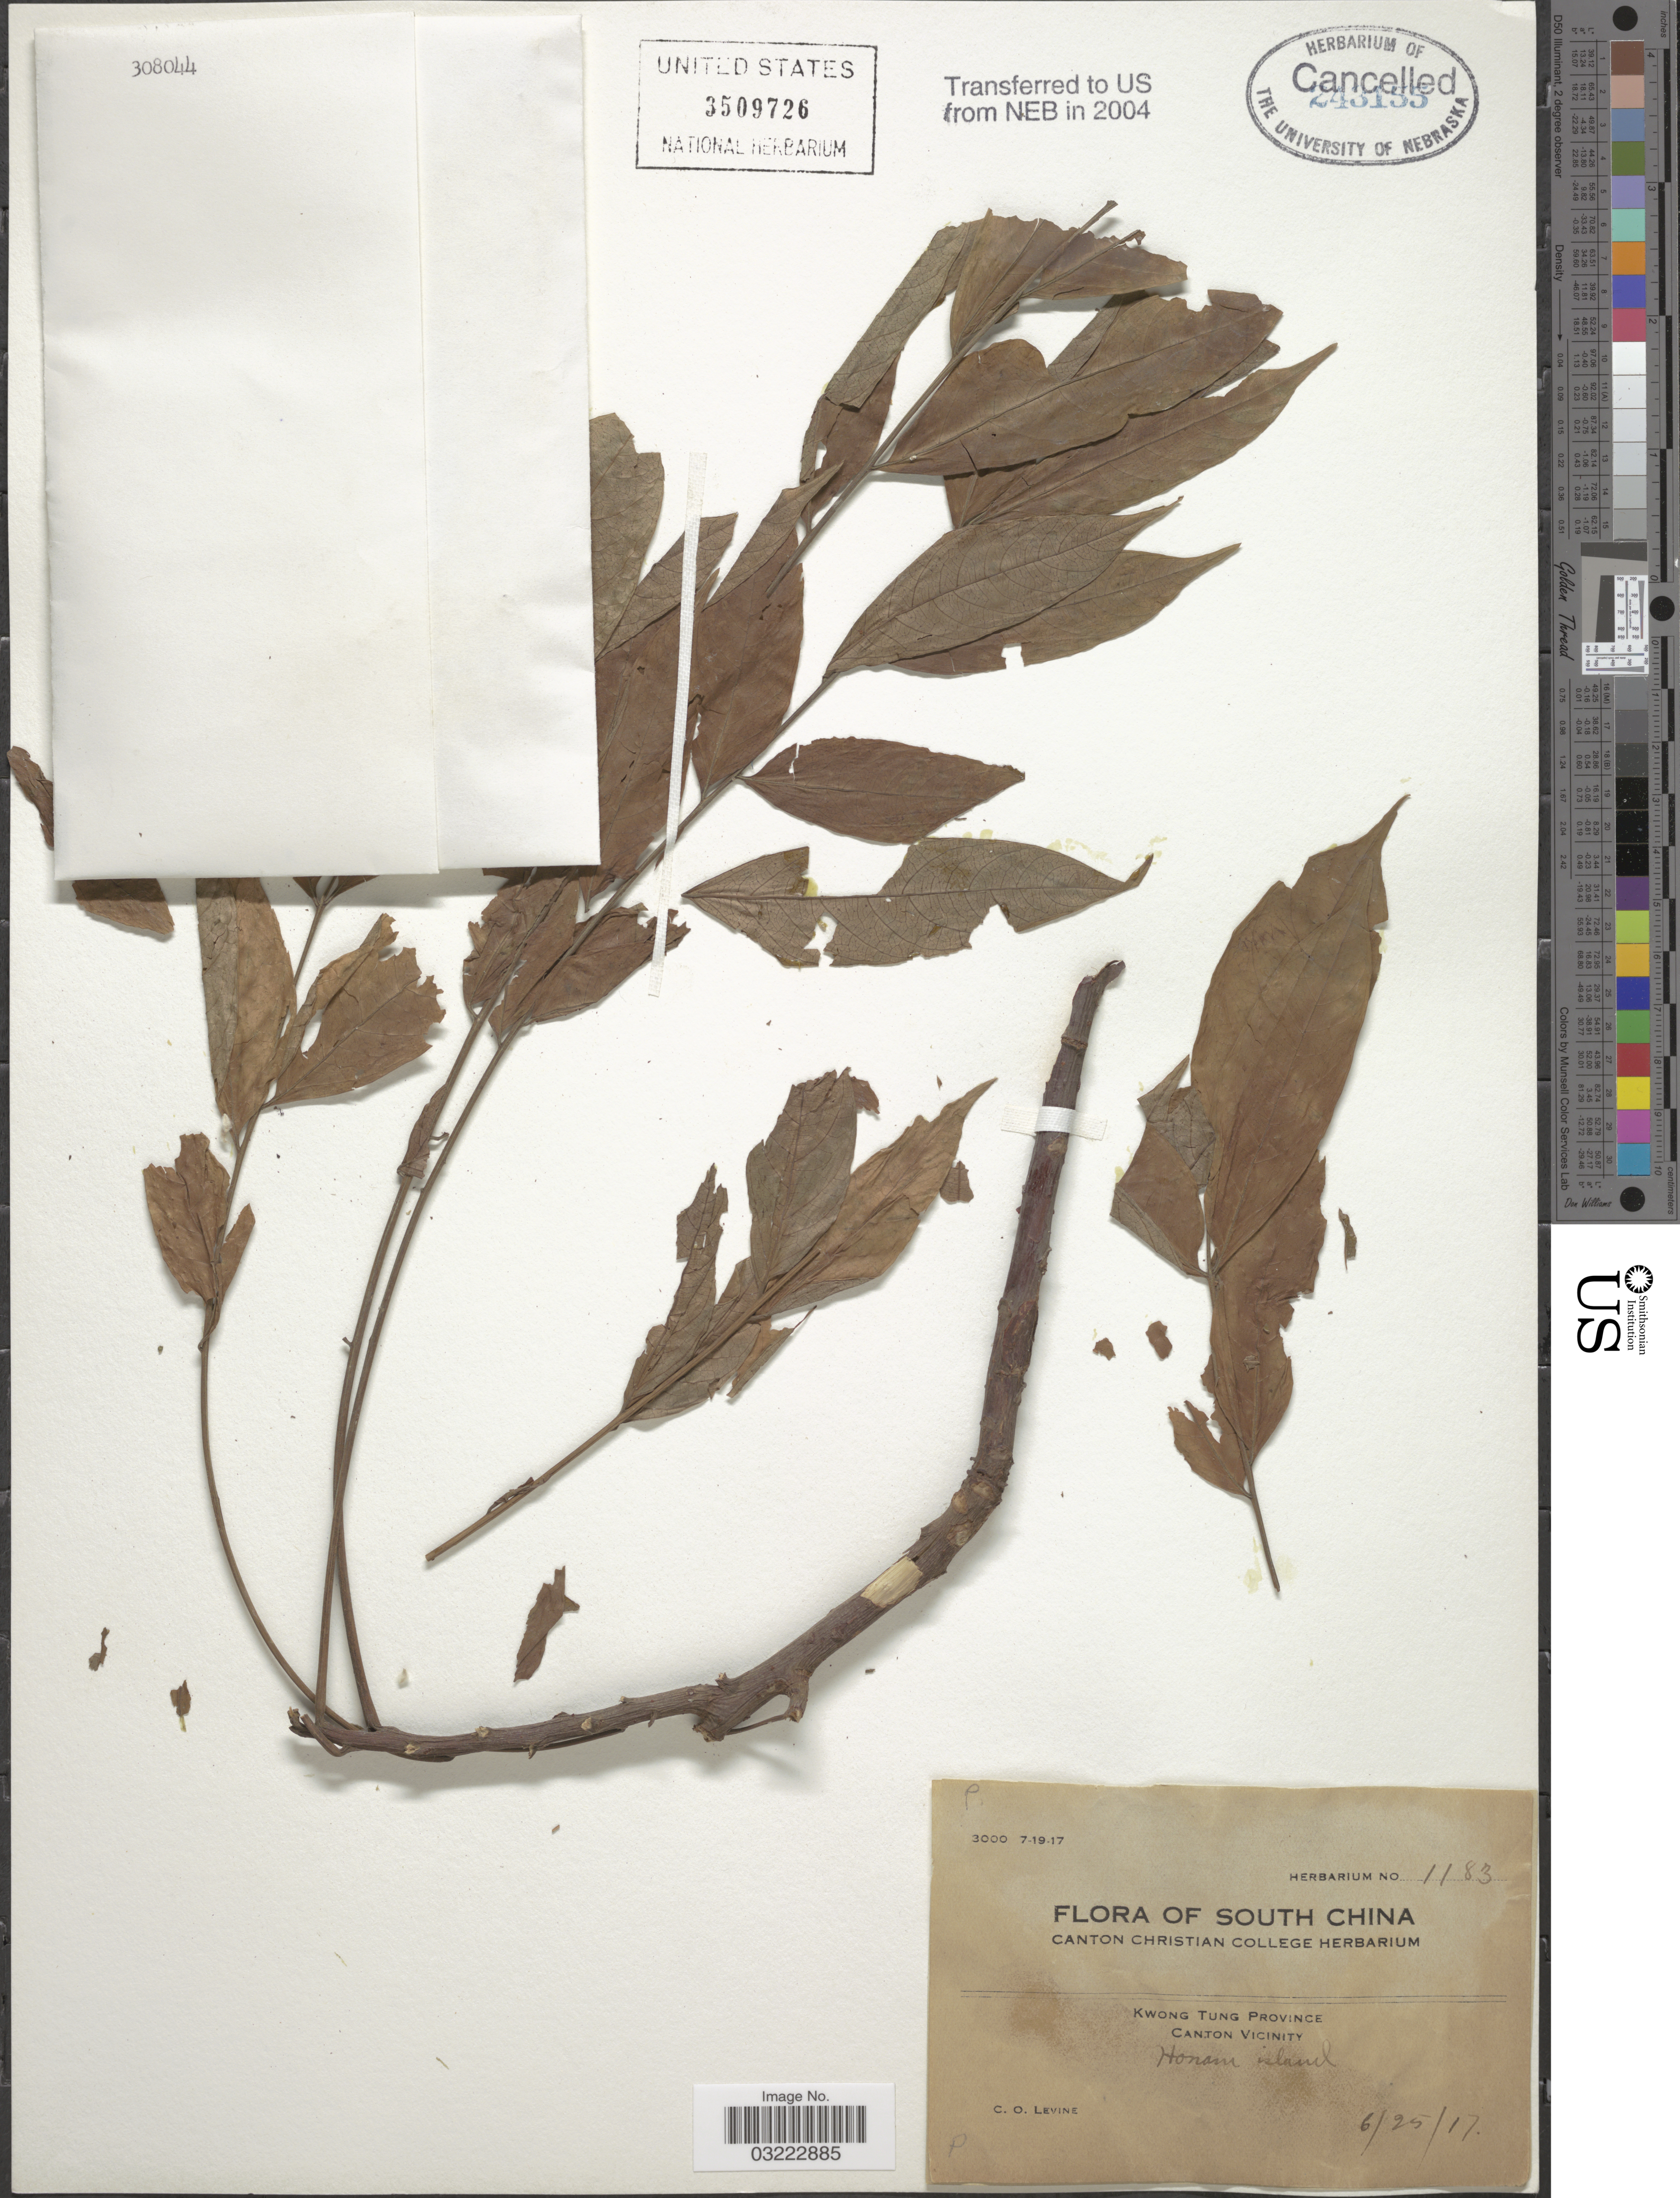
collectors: C. O. Levine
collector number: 1183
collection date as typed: Transcribed d/m/y: 25/6/17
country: China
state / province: Guangdong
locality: Kwong Tung Province. Canton Vicinity. Honam island.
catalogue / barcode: US 3509726